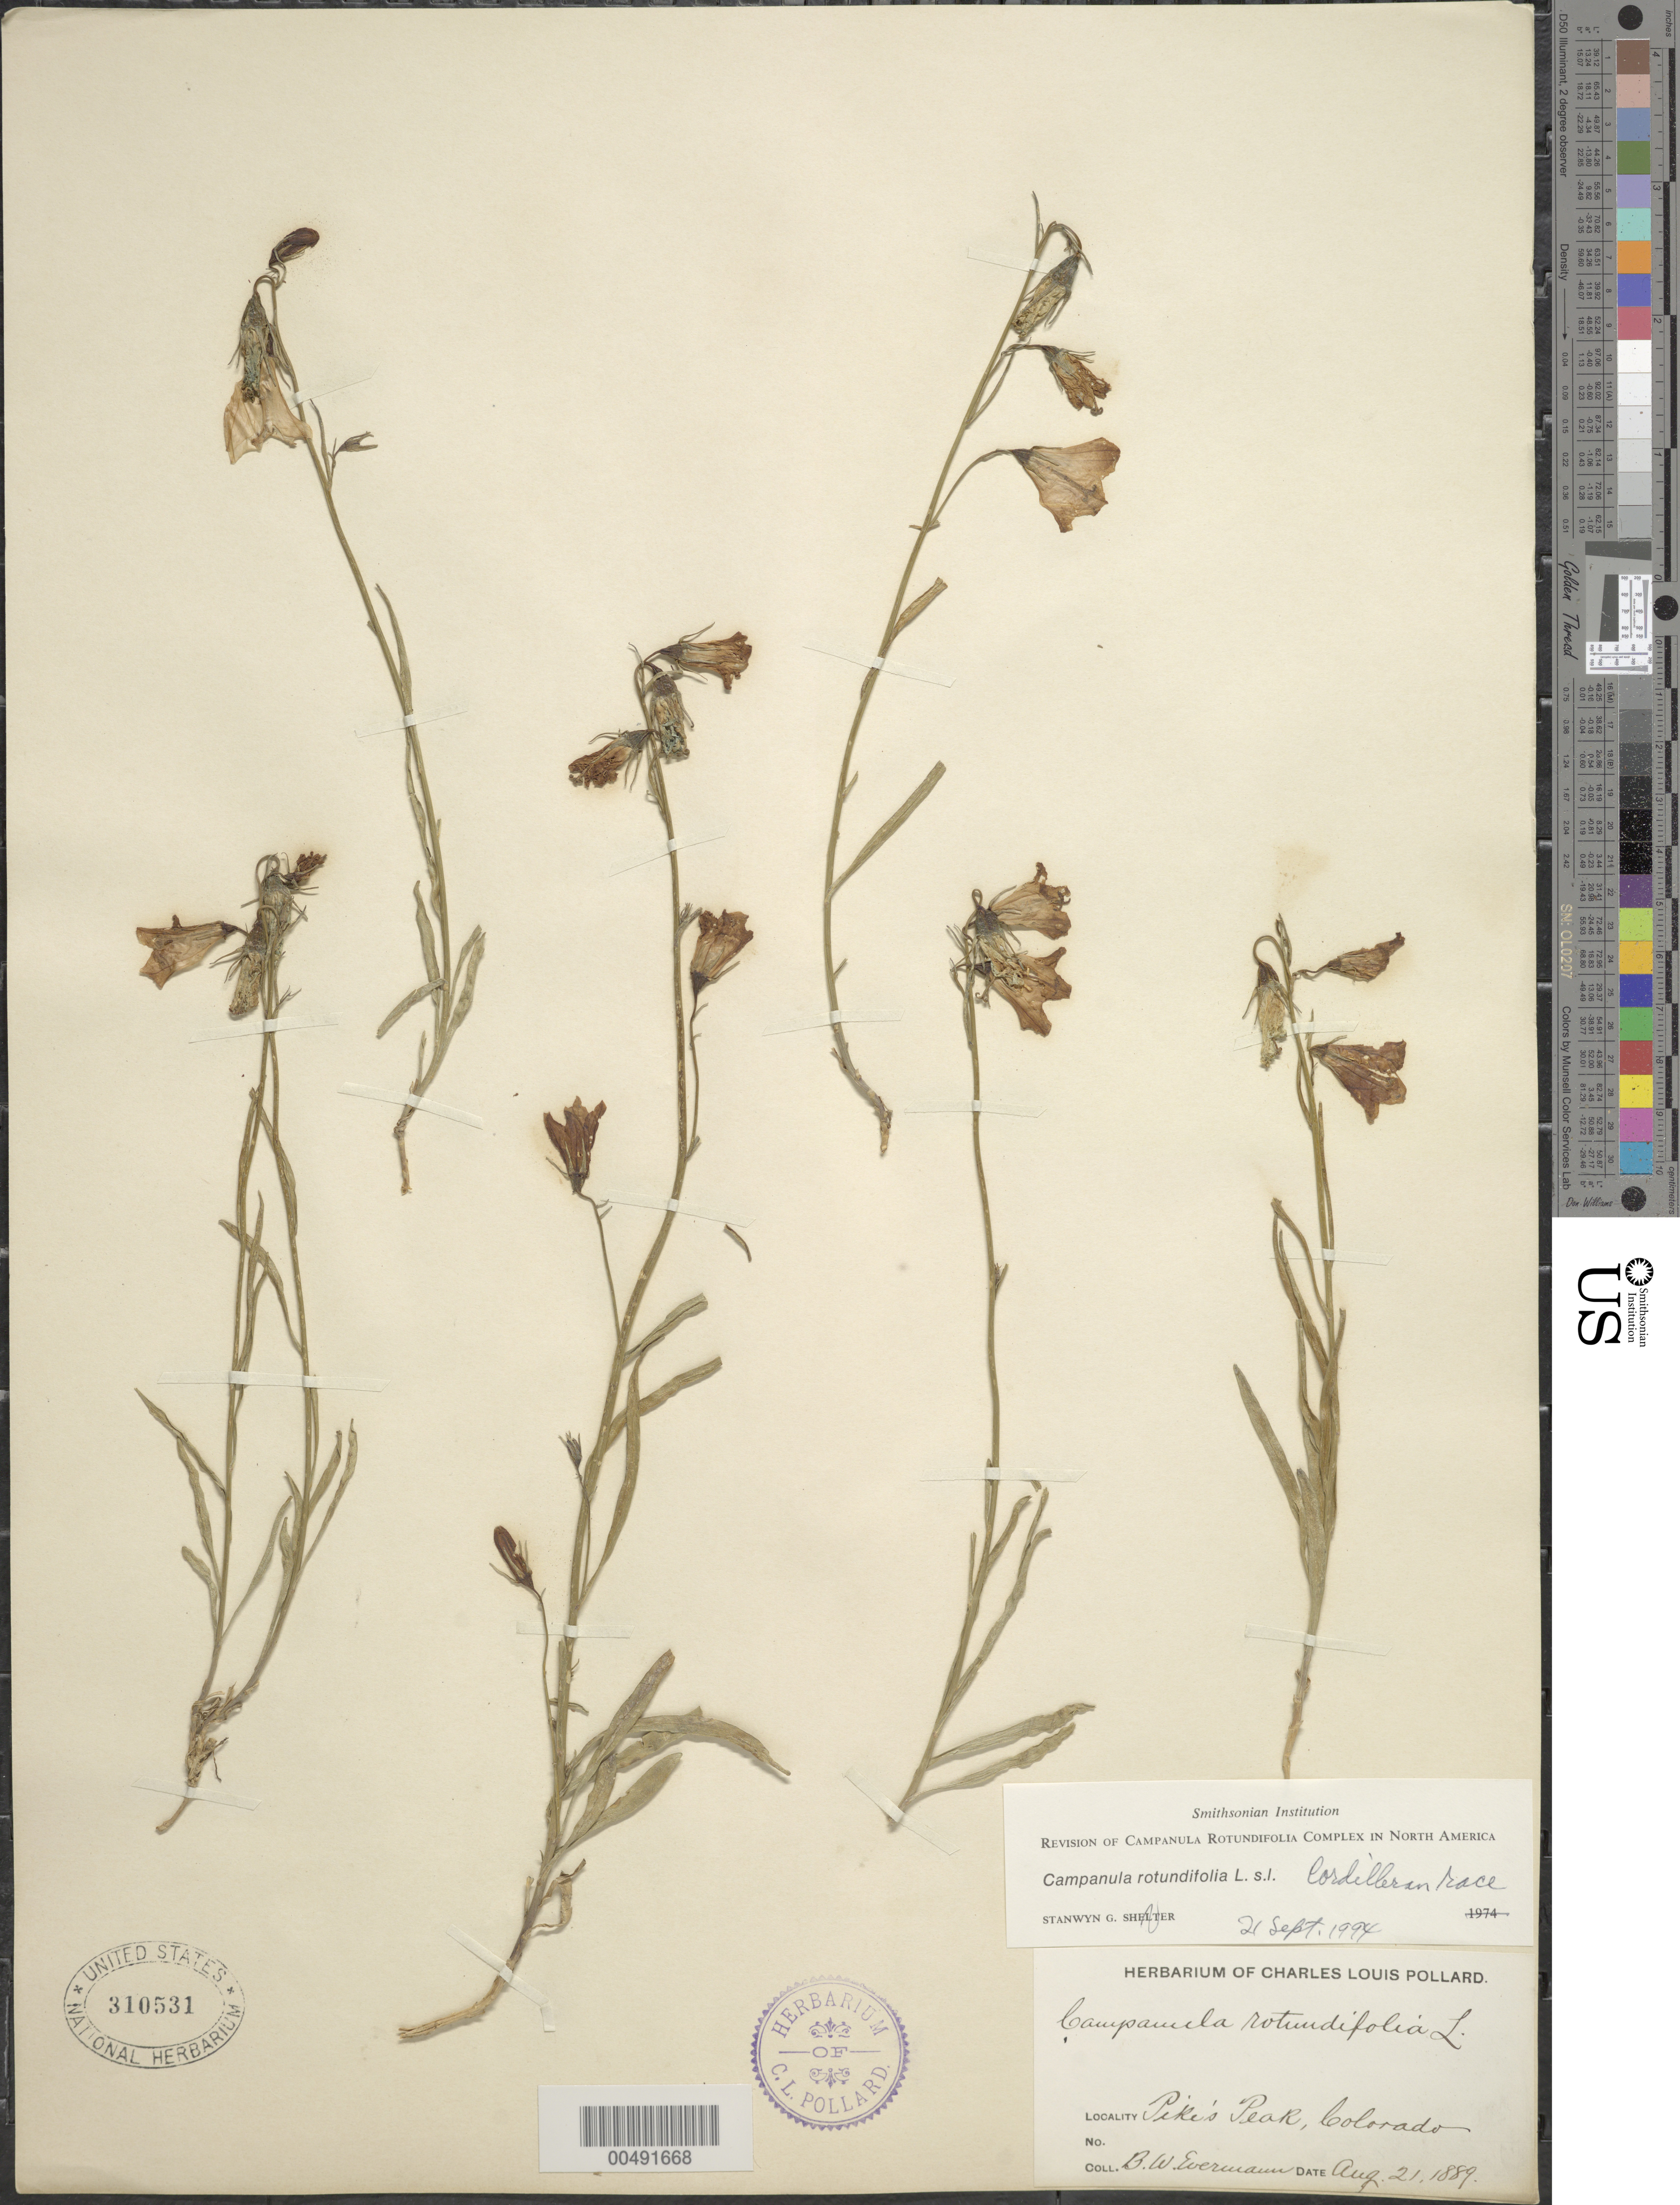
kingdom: Plantae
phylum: Tracheophyta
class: Magnoliopsida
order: Asterales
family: Campanulaceae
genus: Campanula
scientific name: Campanula rotundifolia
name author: L.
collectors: B. W. Evermann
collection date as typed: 21 Aug 1889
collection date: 1889-08-21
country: United States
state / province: Colorado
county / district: El Paso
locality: Pike's Peak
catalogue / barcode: US 310531